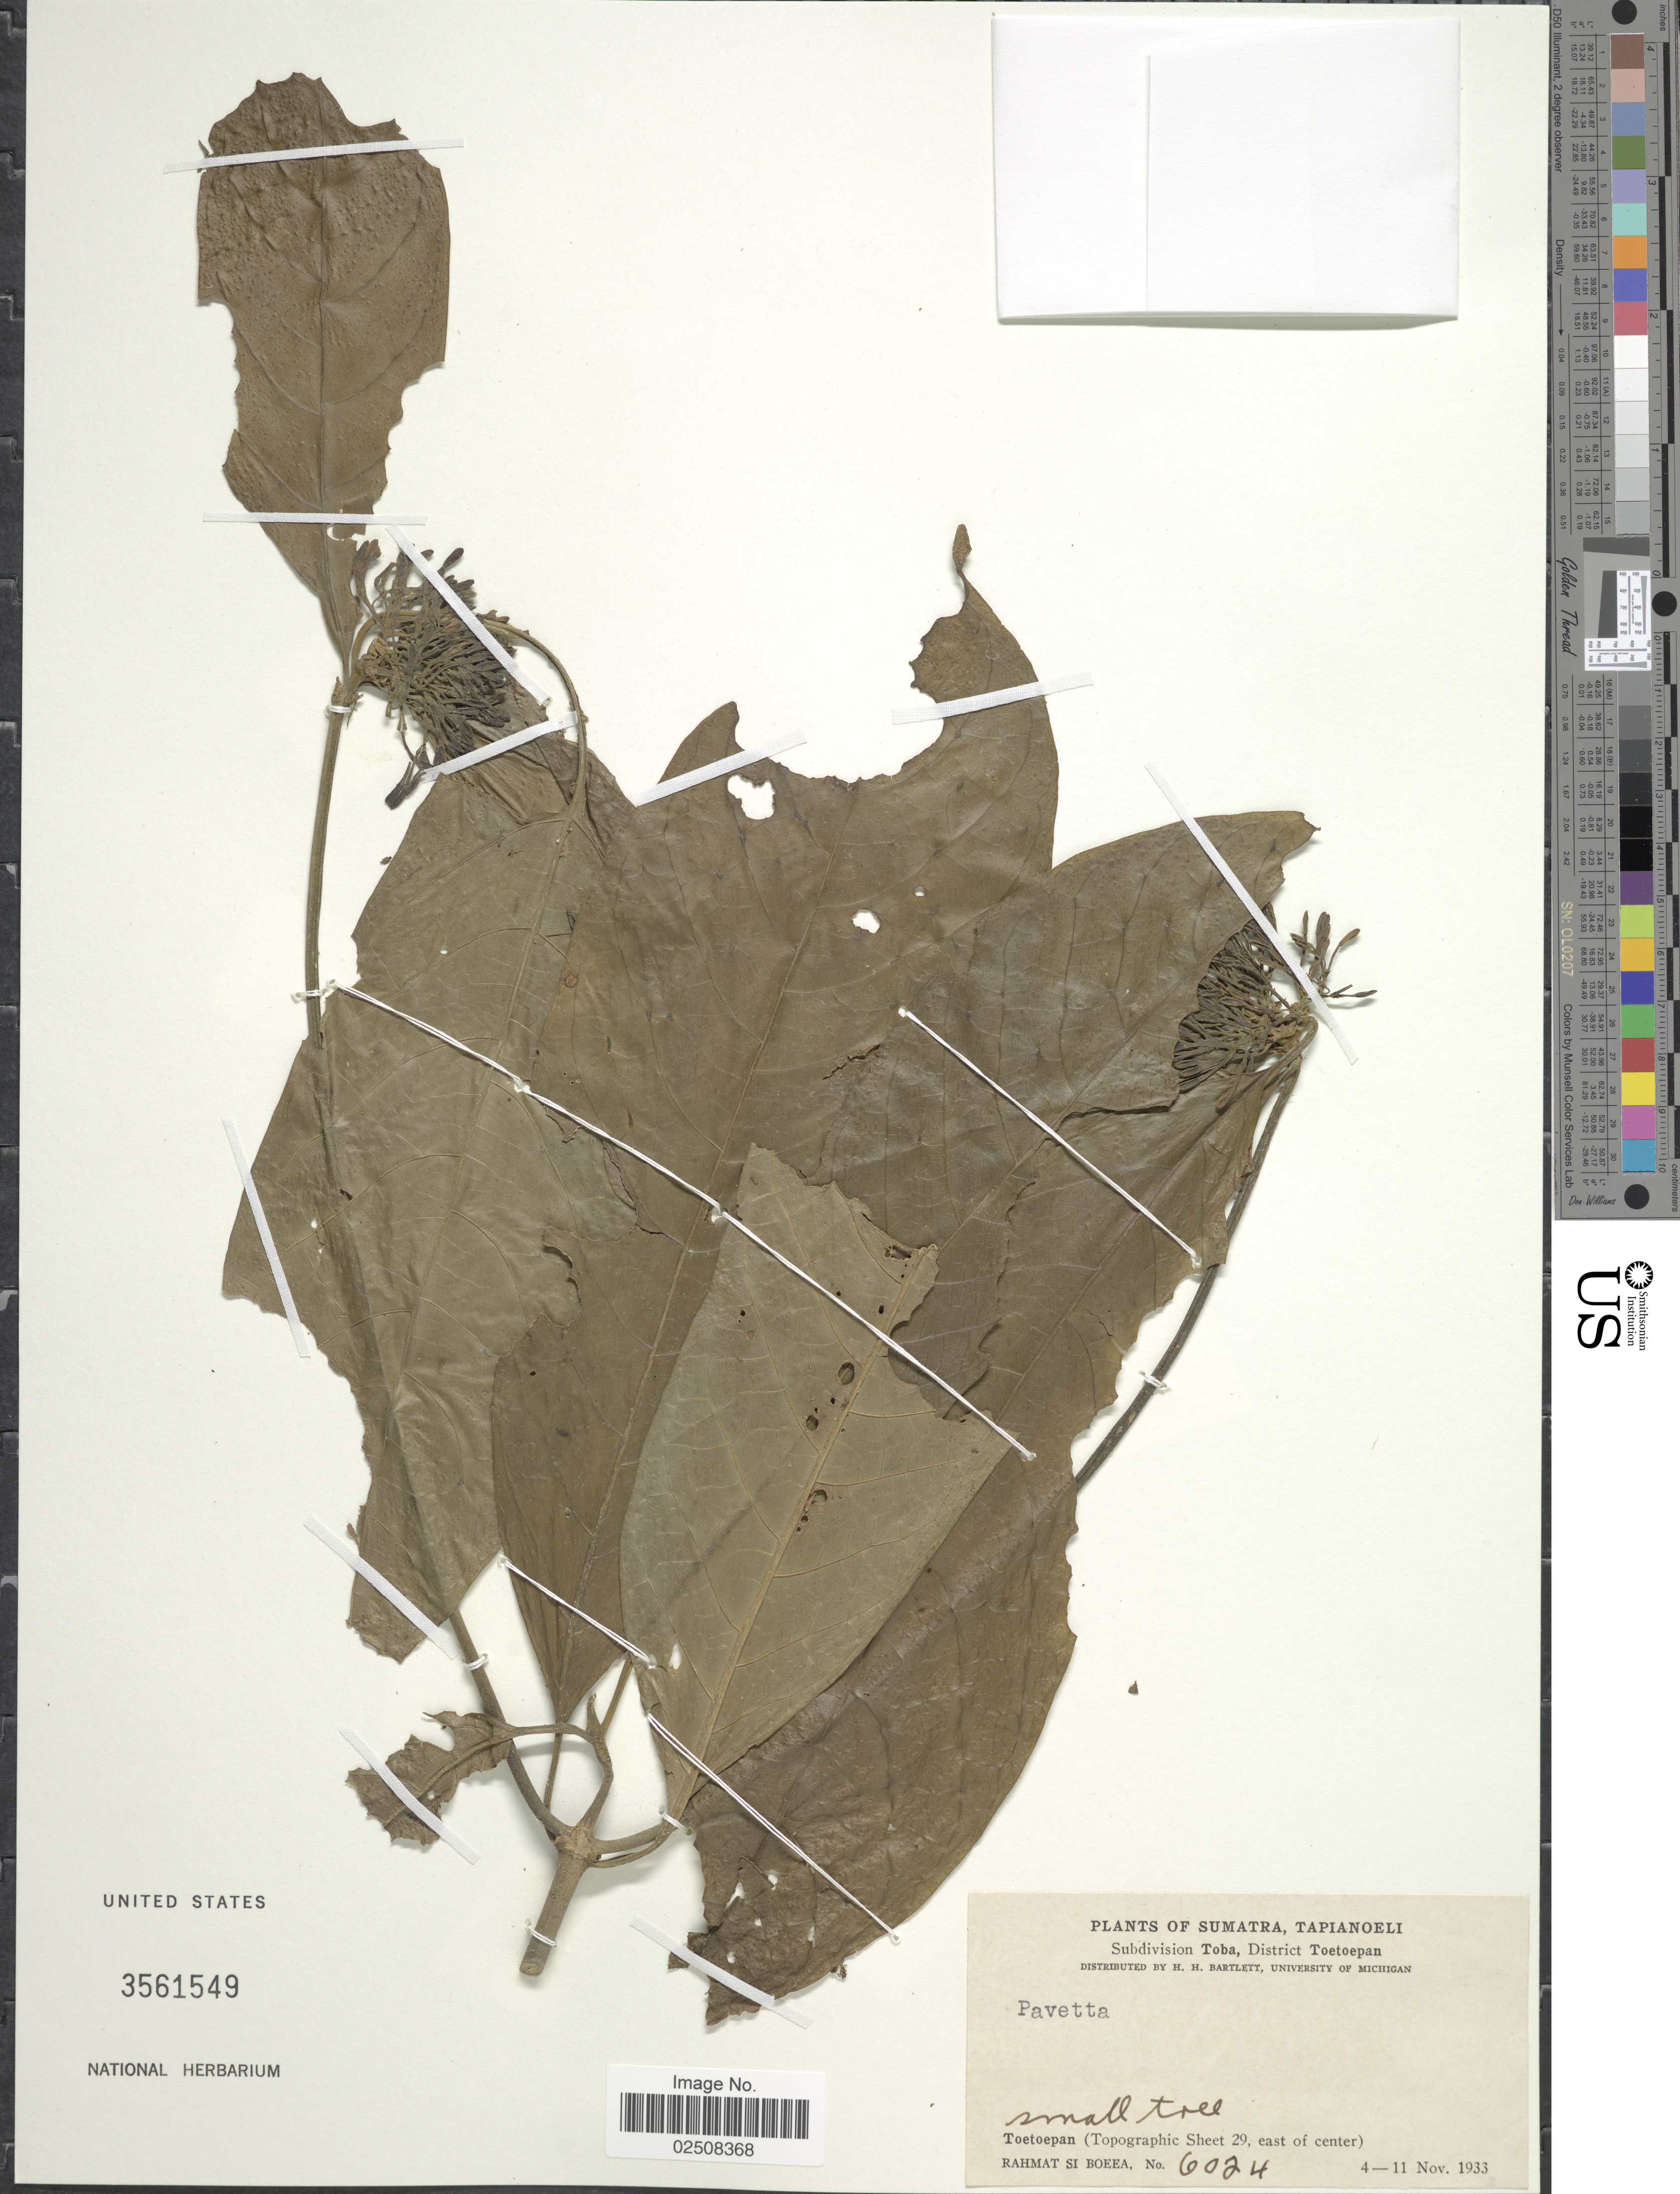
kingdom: Plantae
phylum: Tracheophyta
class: Magnoliopsida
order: Gentianales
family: Rubiaceae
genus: Pavetta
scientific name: Pavetta sp.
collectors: Rahmat Si Boeea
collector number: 6024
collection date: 1933-11-04/1933-11-11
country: Indonesia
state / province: Sumatra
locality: Tapianoeli, Subdivision Toba, District Toetoepan, Toetoepan (Topographic Sheet 29, east of center)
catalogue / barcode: US 3561549